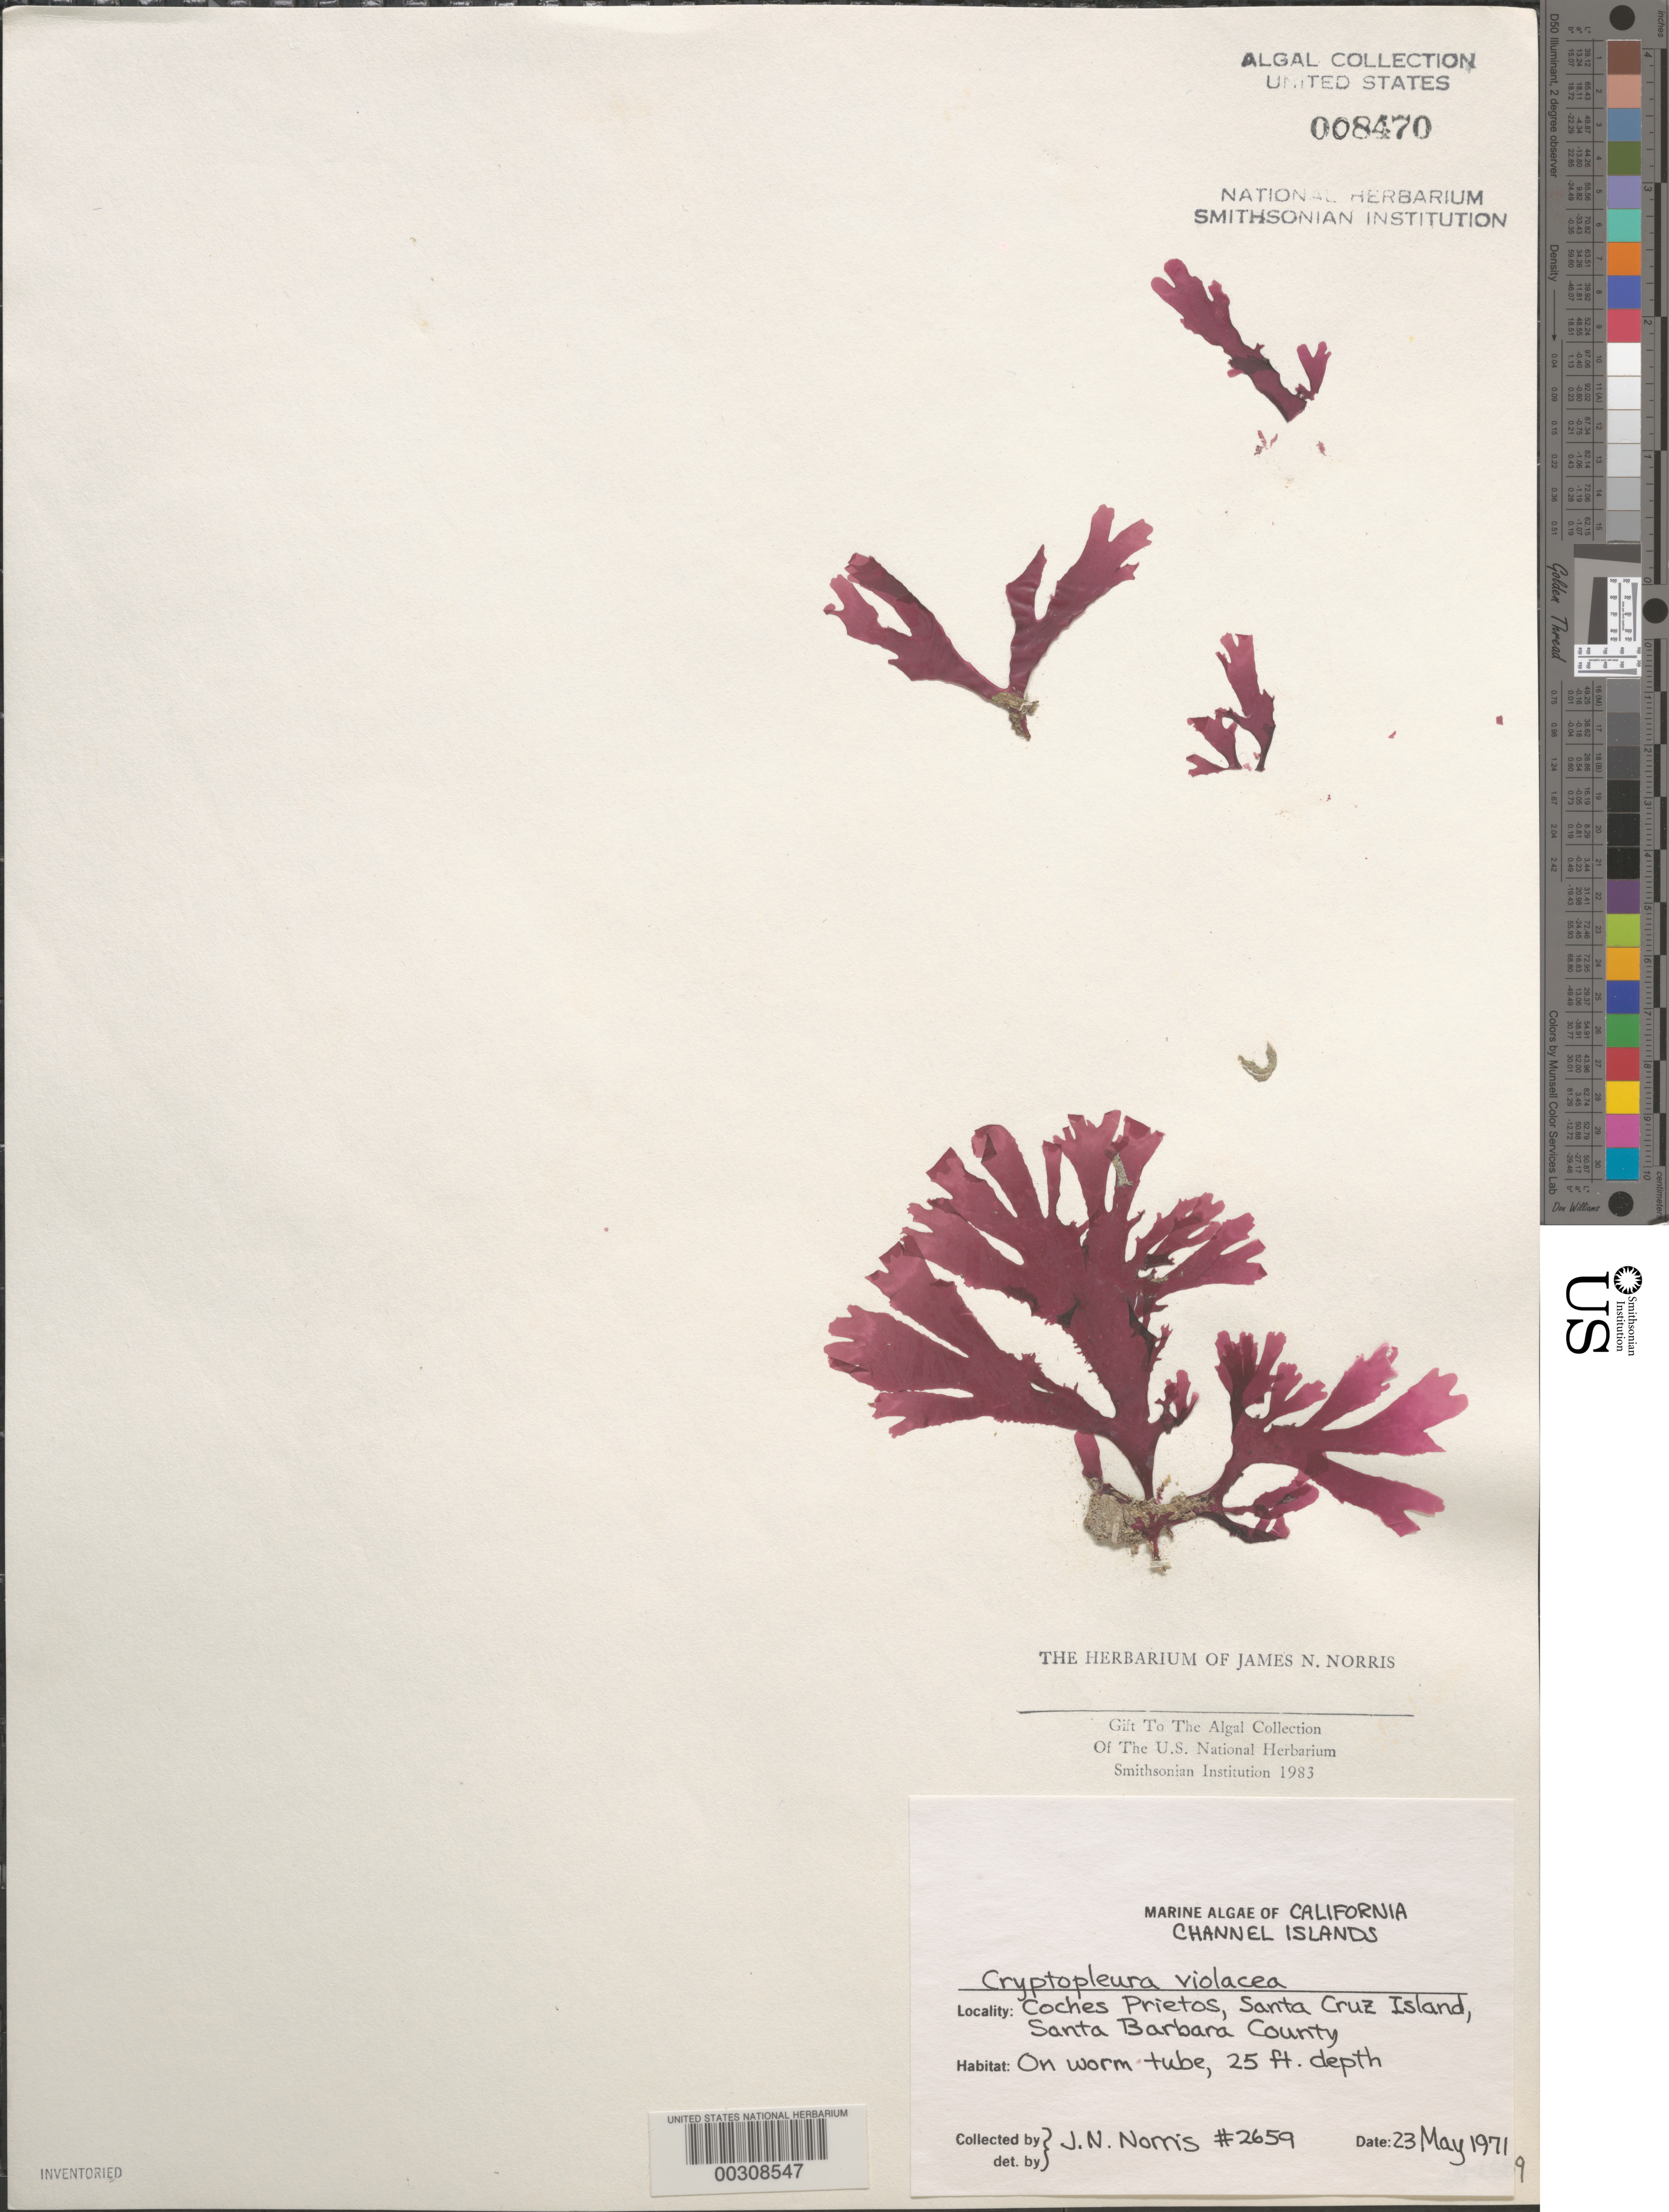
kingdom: Plantae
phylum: Rhodophyta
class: Florideophyceae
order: Ceramiales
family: Delesseriaceae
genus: Cryptopleura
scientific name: Cryptopleura violacea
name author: (J. Ag.) Kylin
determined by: Norris, James N.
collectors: J. N. Norris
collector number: JN-2659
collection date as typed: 23 May 1971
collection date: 1971-05-23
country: United States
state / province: California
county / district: Santa Barbara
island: Santa Cruz Island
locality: Coches Prietos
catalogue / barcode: US 8470